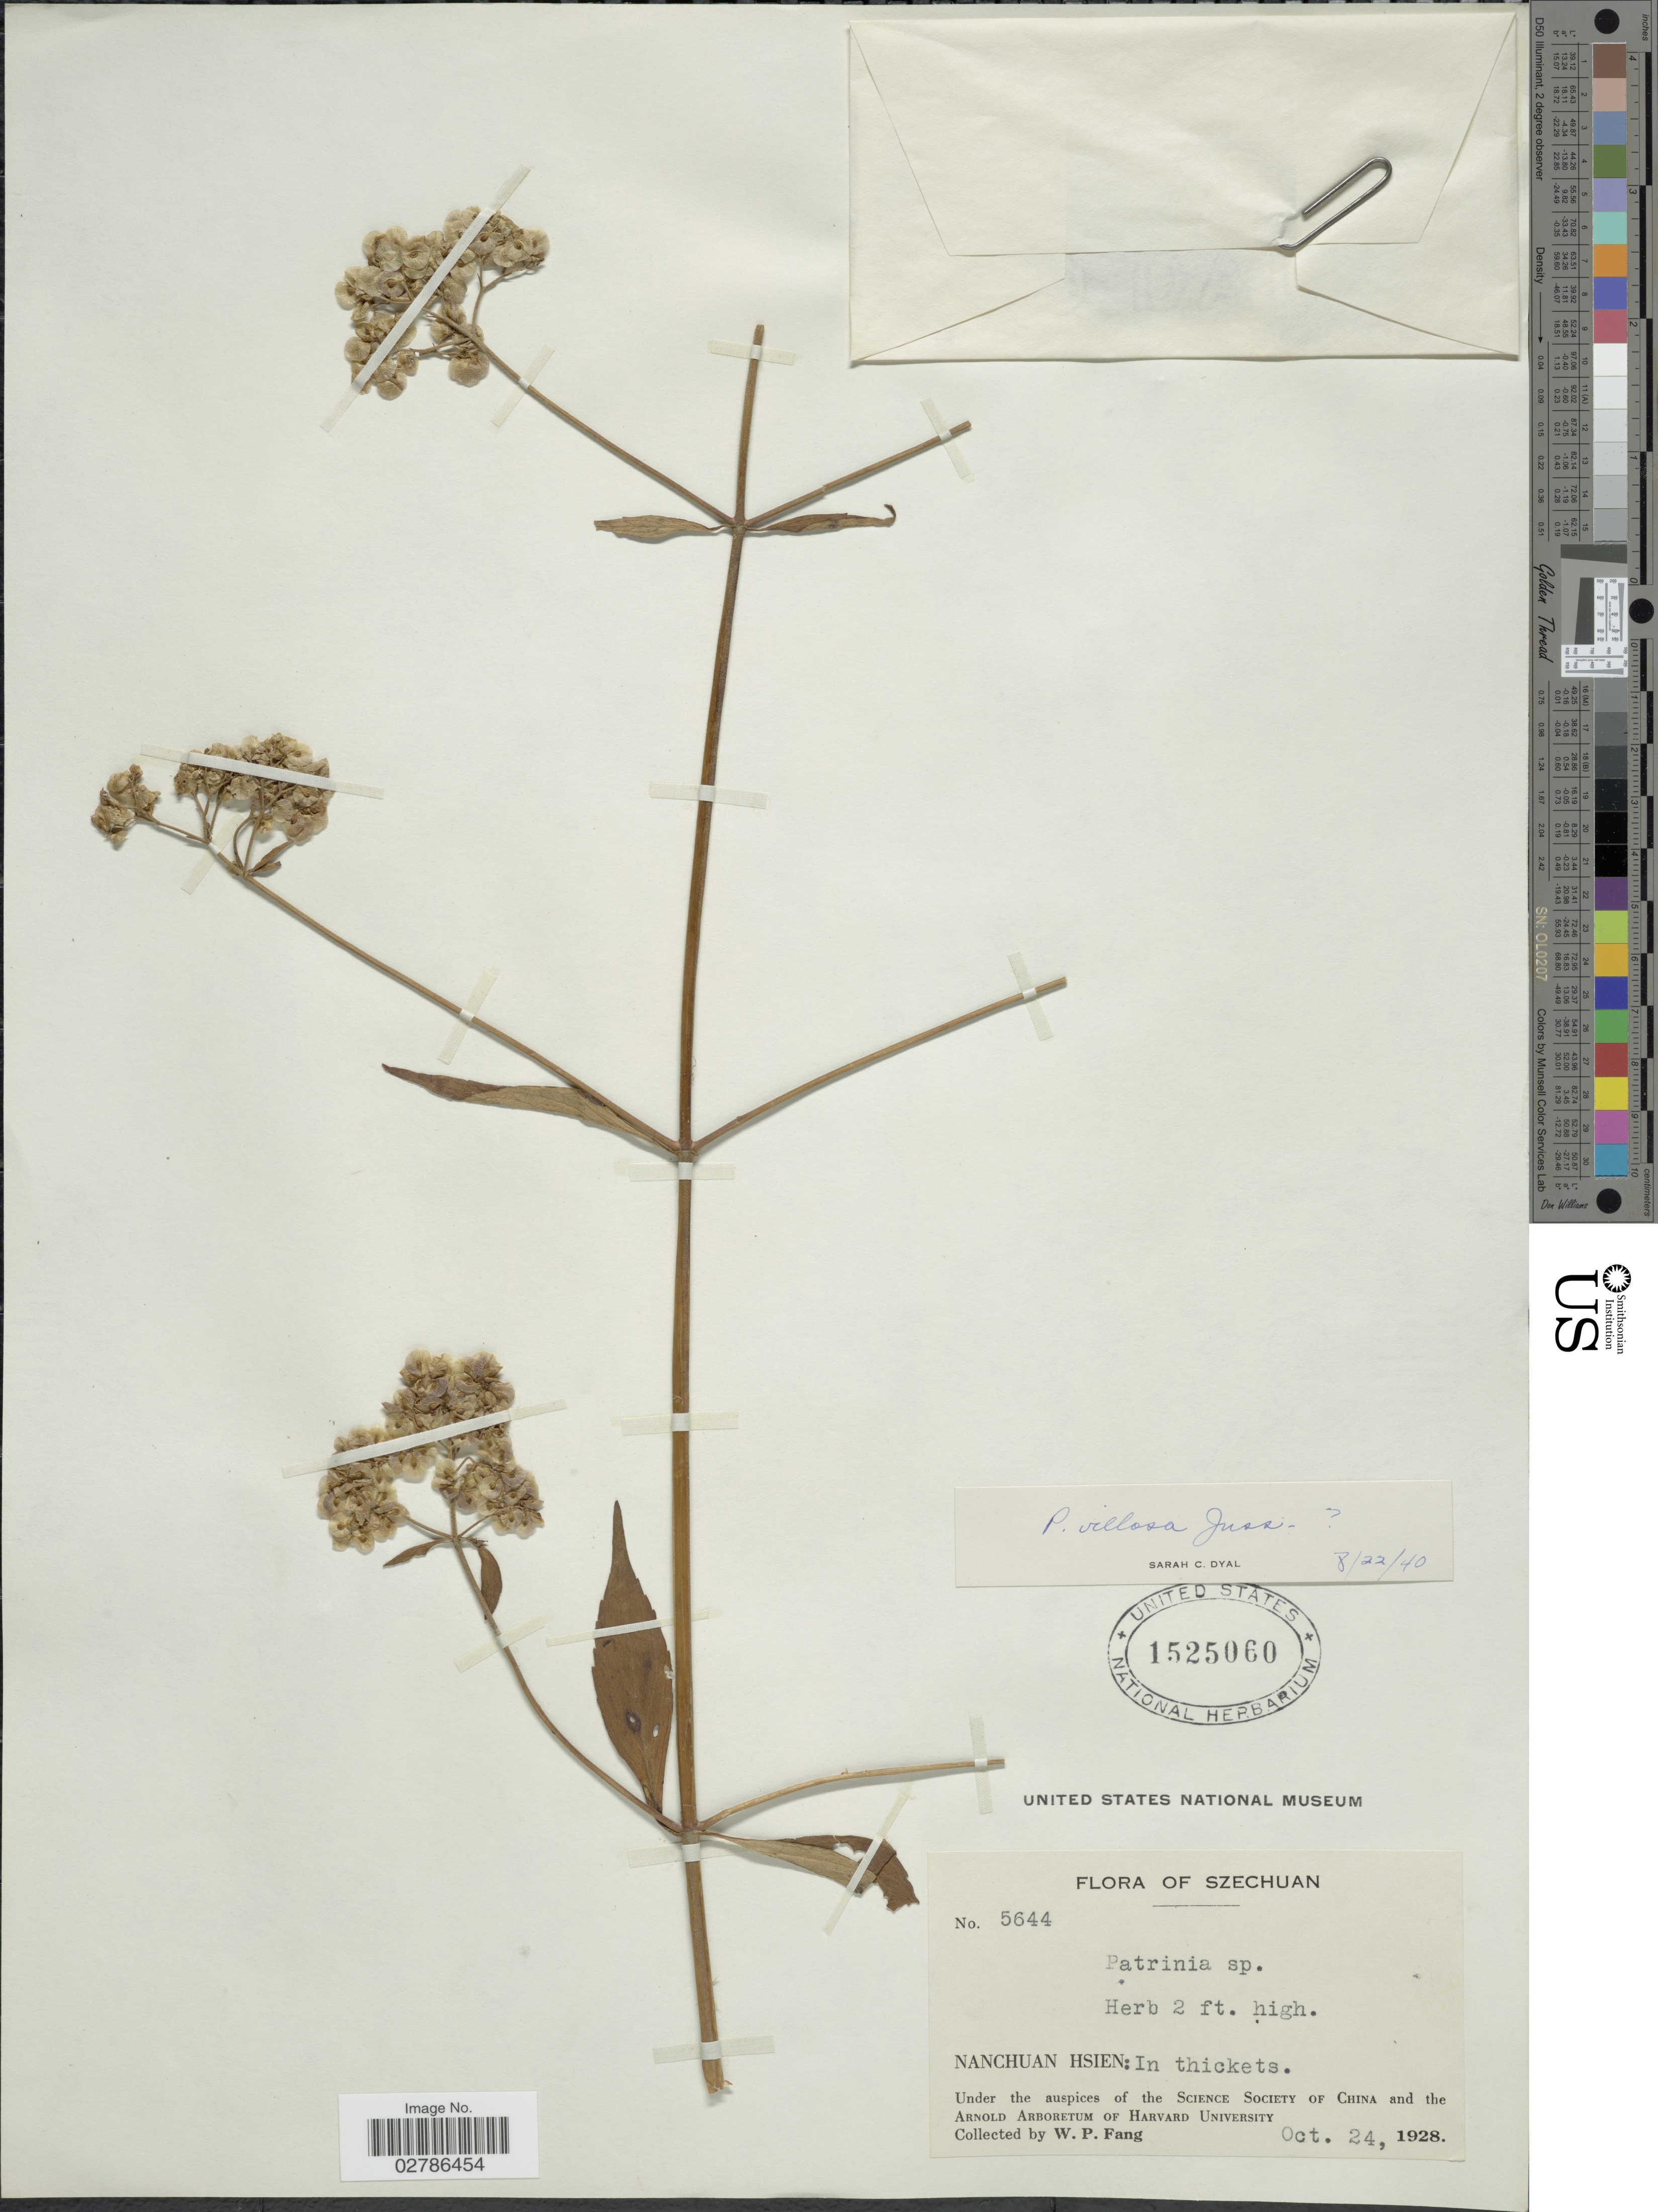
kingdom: Plantae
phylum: Tracheophyta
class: Magnoliopsida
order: Dipsacales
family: Caprifoliaceae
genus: Patrinia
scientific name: Patrinia villosa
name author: (Thunb.) Dufr.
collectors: W. P. Fang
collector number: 5644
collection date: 1928-10-24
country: China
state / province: Sichuan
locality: Szechuan, Nanchuan Hsien.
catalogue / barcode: US 1525060